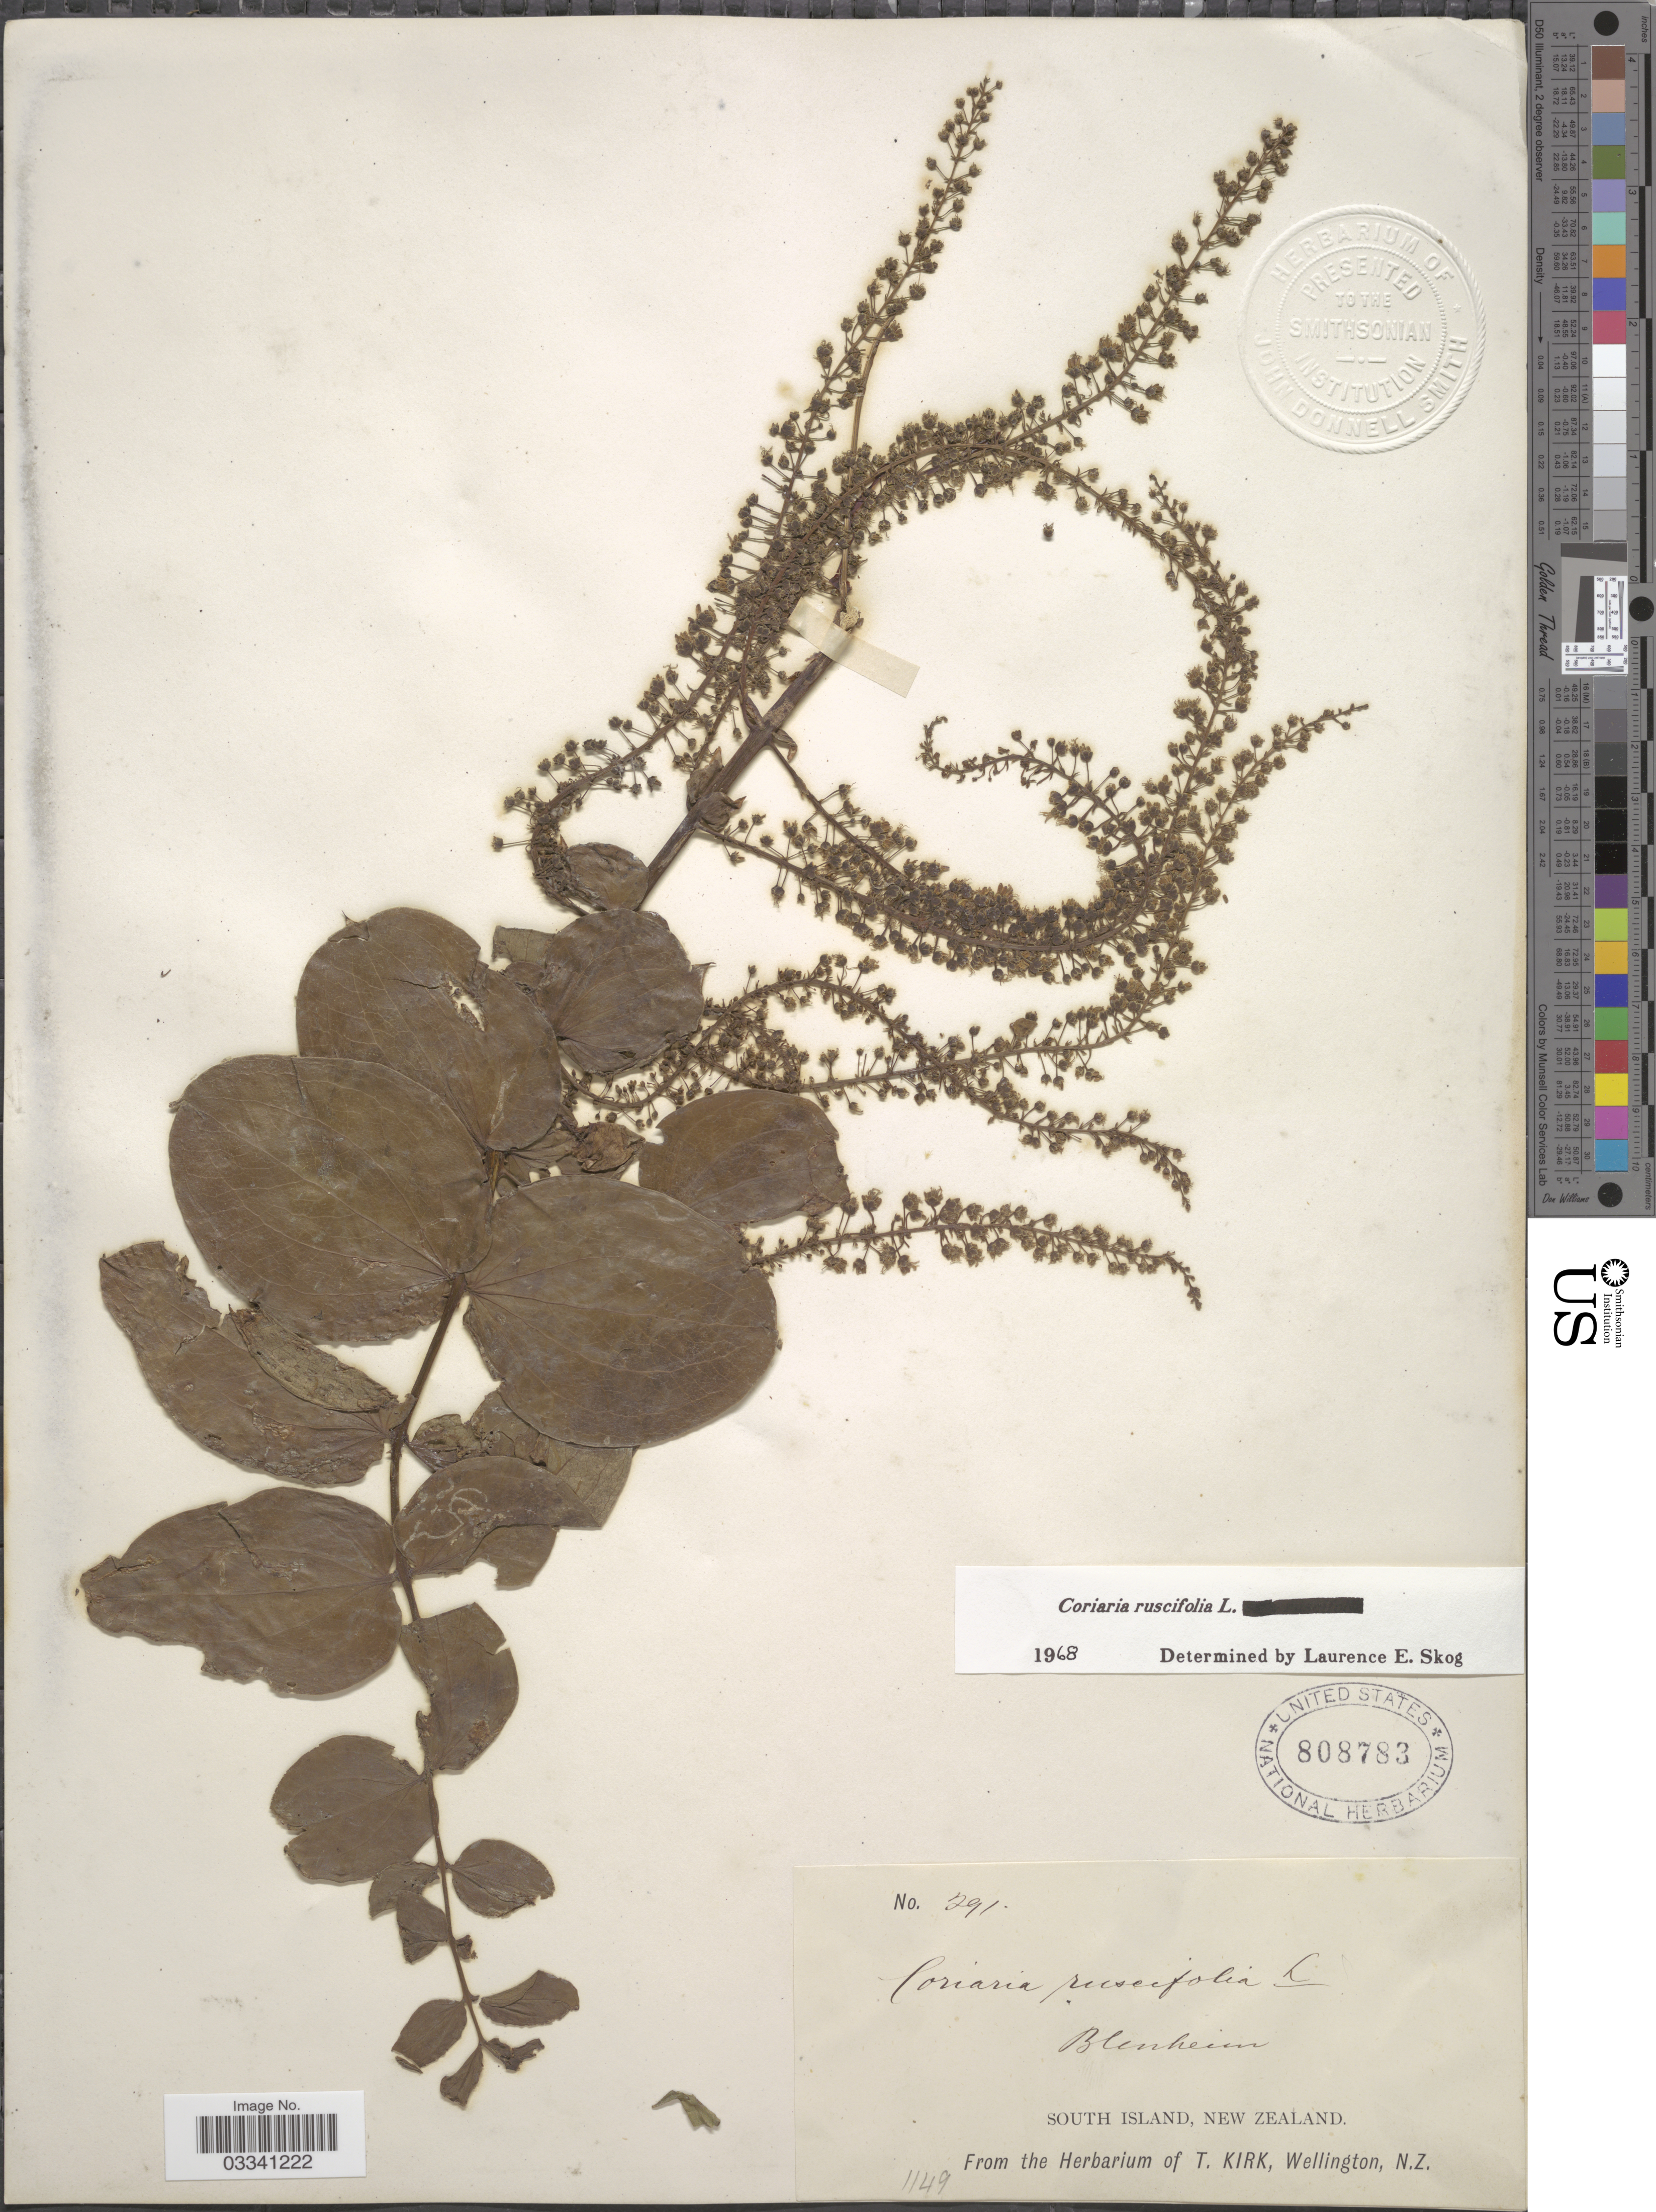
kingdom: Plantae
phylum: Tracheophyta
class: Magnoliopsida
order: Cucurbitales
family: Coriariaceae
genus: Coriaria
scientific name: Coriaria ruscifolia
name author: L.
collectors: ex Herb. T. Kirk, Wellington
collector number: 291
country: New Zealand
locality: Blenheim, South Island.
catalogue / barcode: US 808783